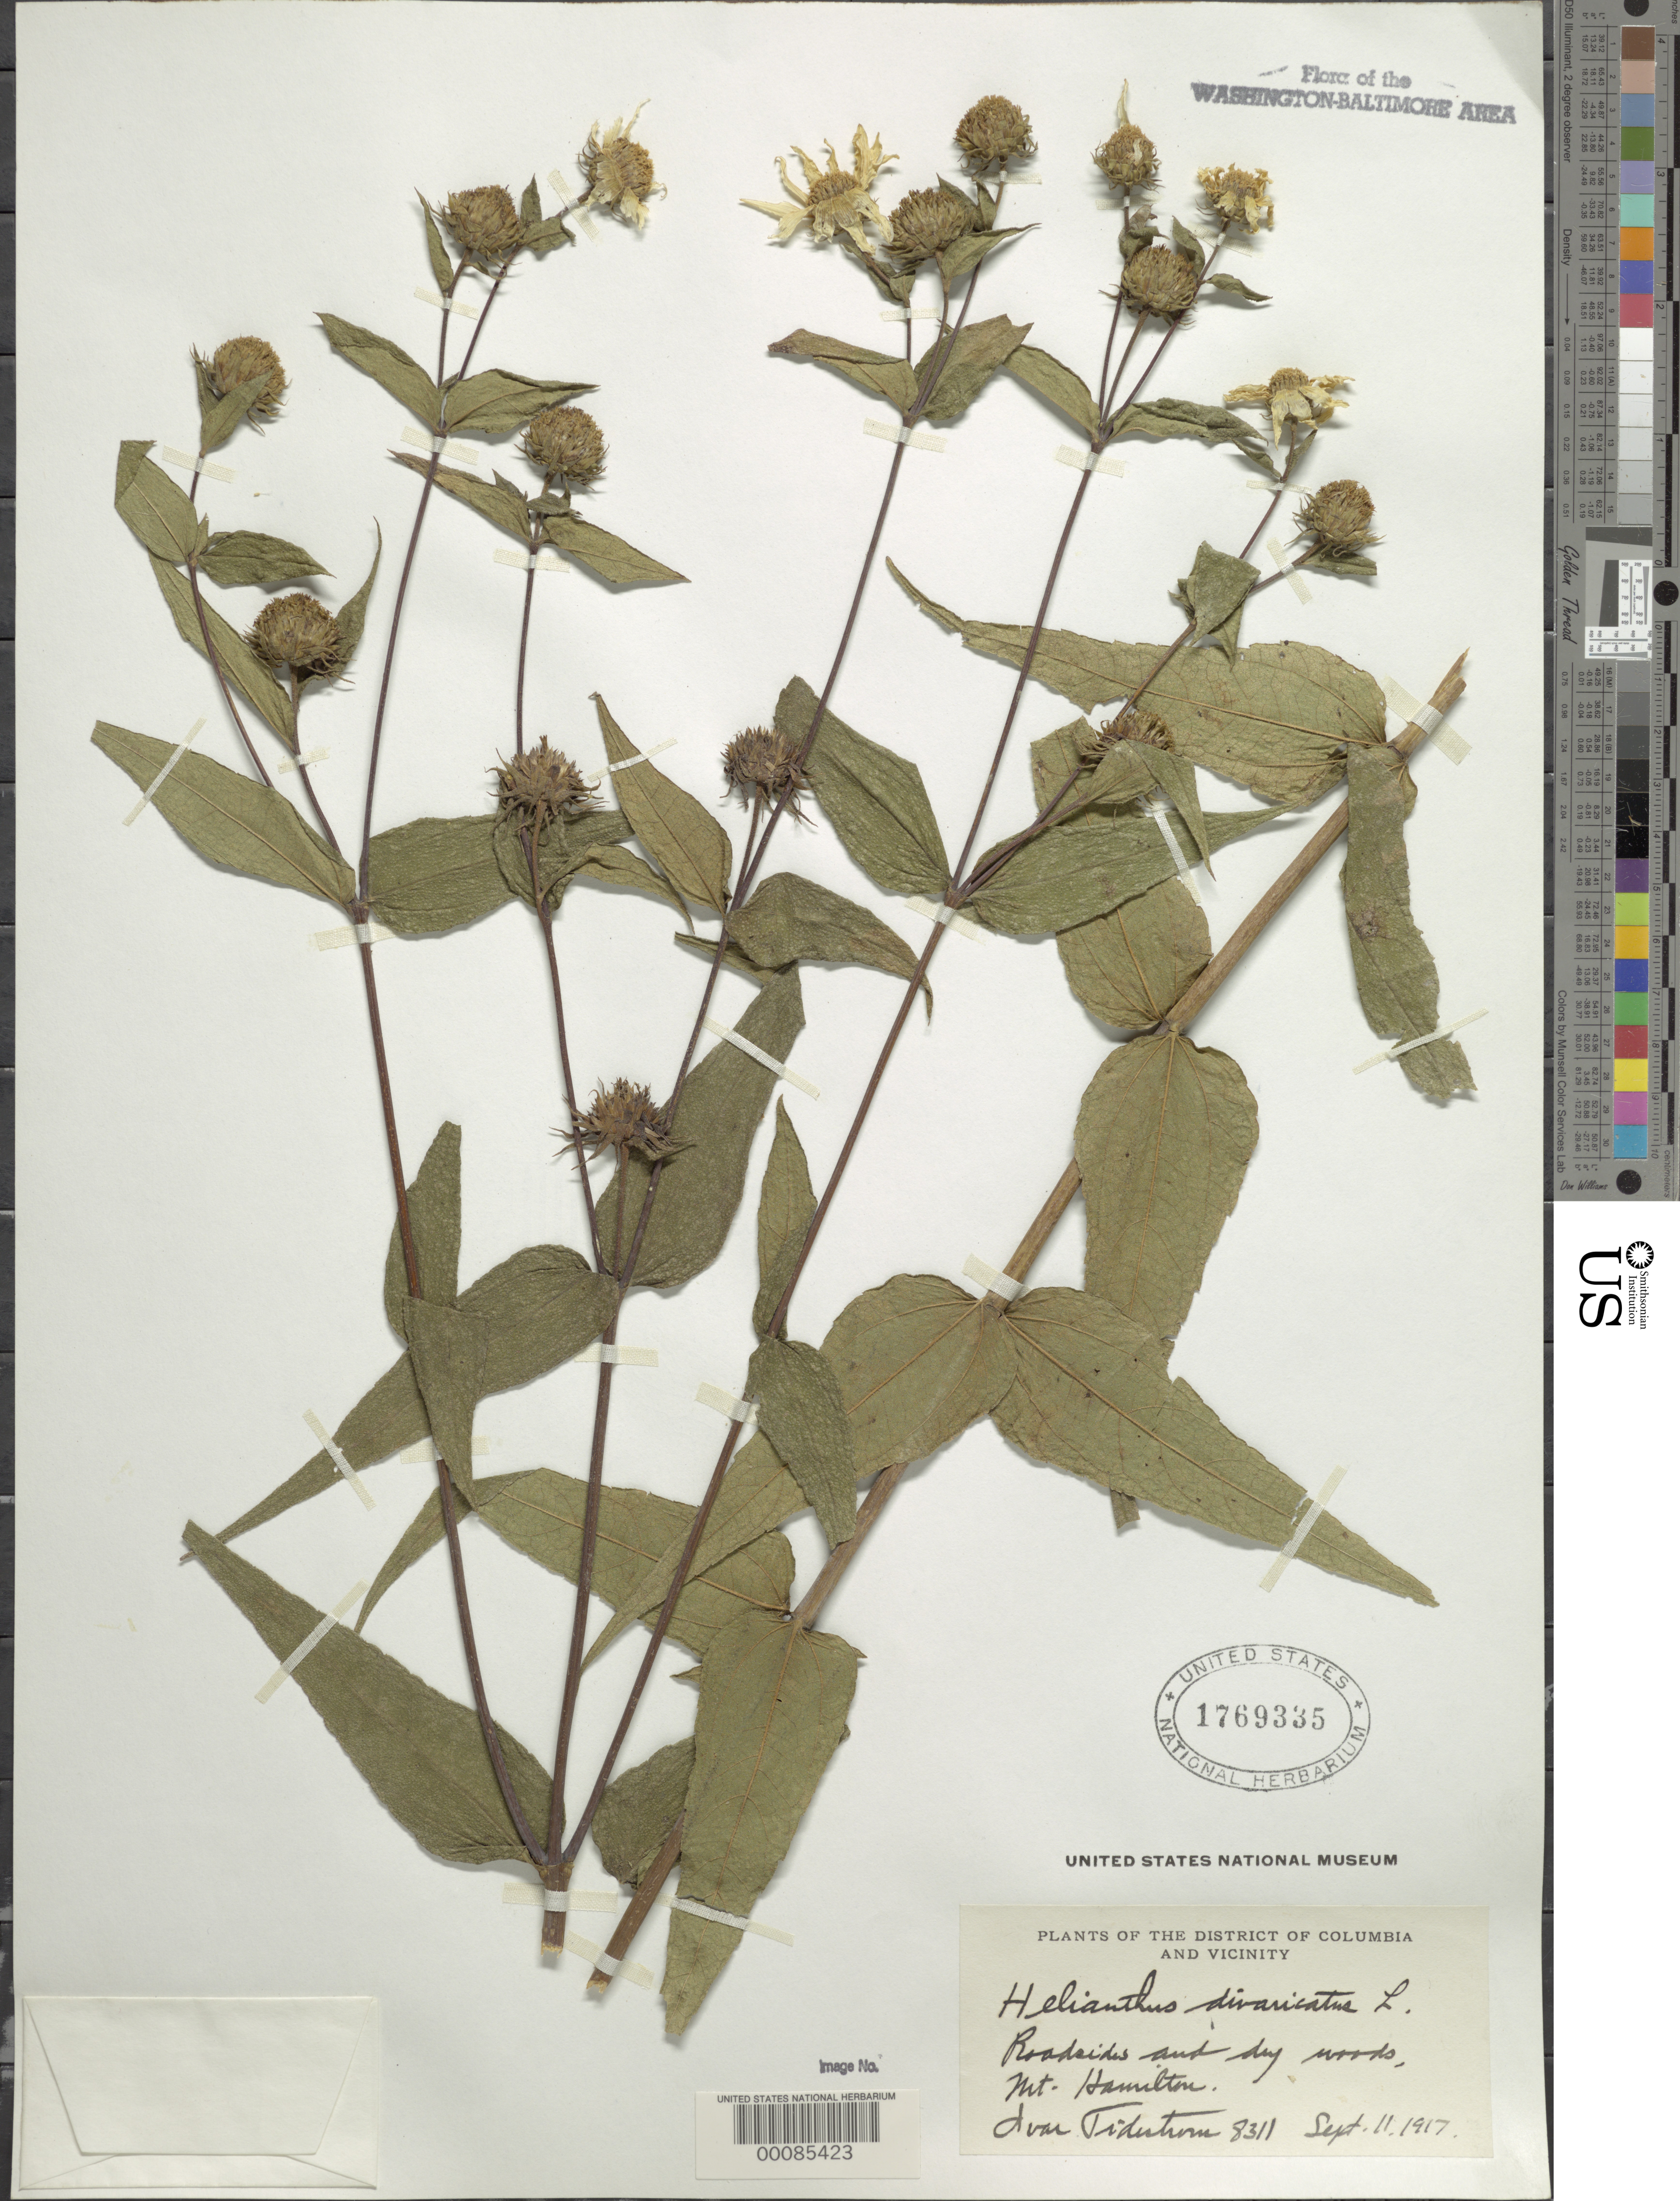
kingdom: Plantae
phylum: Tracheophyta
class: Magnoliopsida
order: Asterales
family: Asteraceae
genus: Helianthus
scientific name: Helianthus divaricatus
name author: L.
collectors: I. F. Tidestrom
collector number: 8311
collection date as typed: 11 Sep 1917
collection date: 1917-09-11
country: United States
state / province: District of Columbia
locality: Mount Hamilton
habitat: Roadsides and dry woods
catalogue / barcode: US 1769335